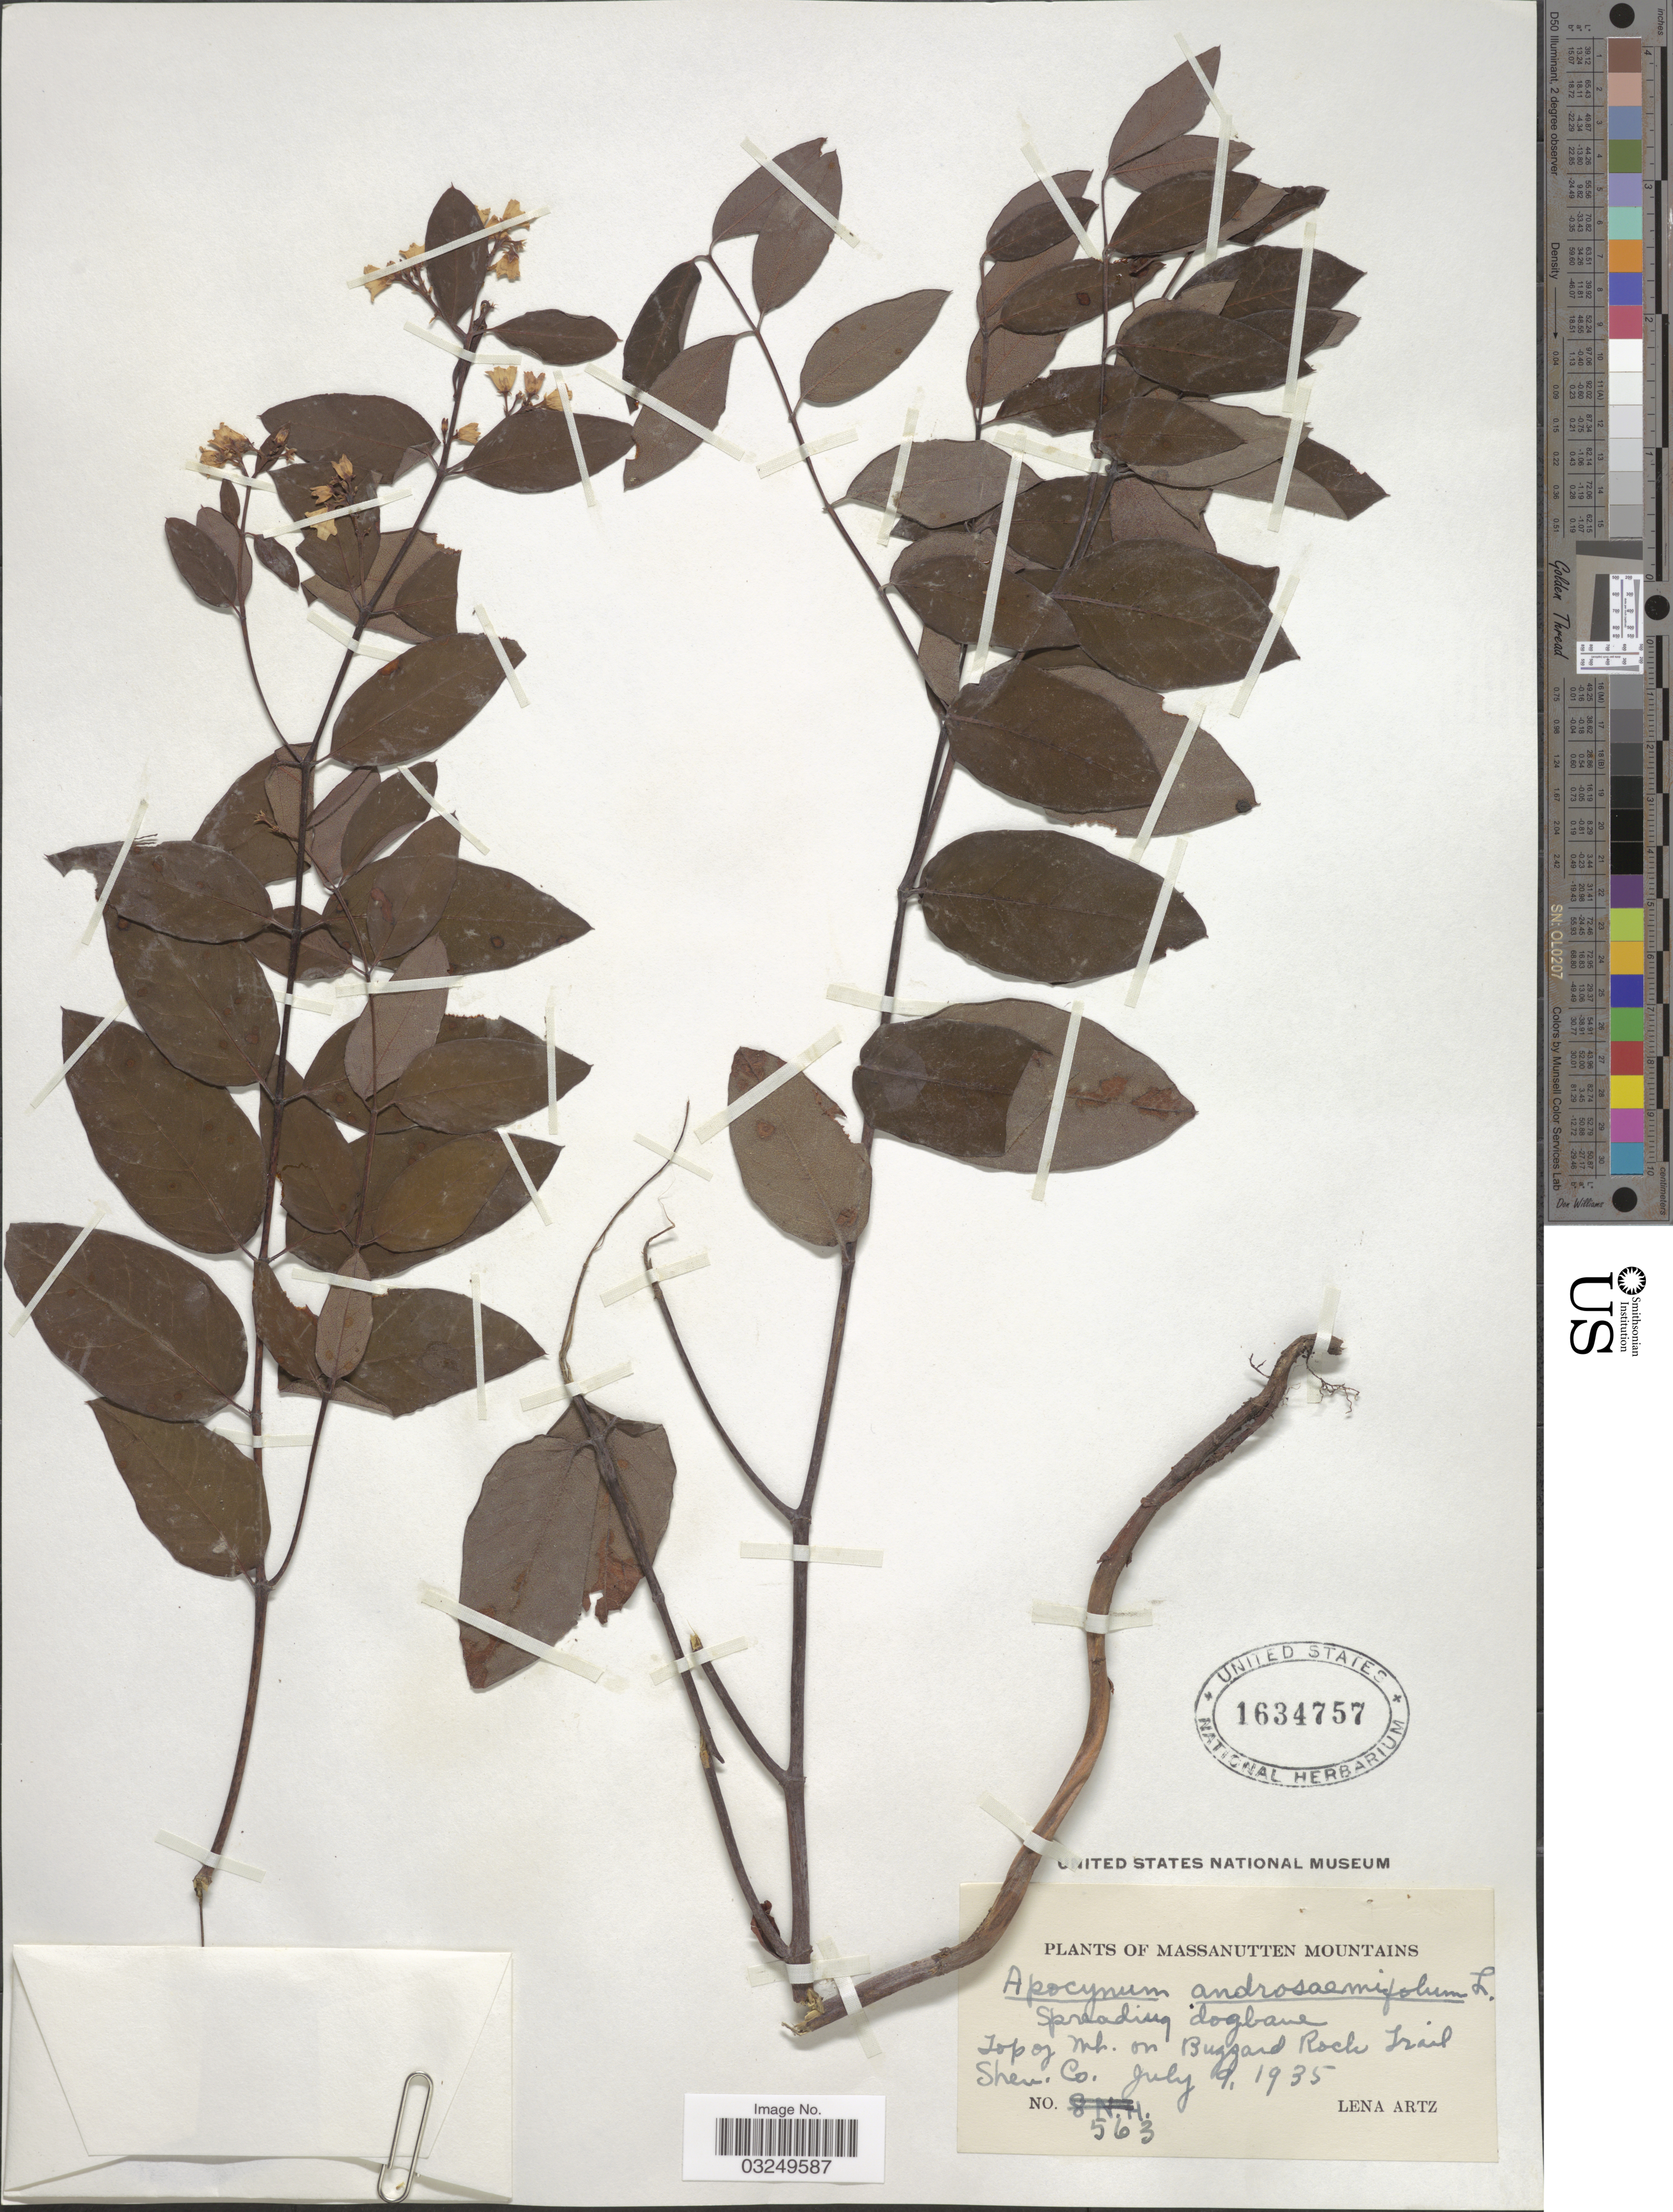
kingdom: Plantae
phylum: Tracheophyta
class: Magnoliopsida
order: Gentianales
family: Apocynaceae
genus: Apocynum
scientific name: Apocynum androsaemifolium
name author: L.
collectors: L. Artz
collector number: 563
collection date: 1935-07-09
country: United States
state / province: Virginia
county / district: Shenandoah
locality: Massanutten Mountains. Top of mts. on Buzzard Rock Trail Shen. Co.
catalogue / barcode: US 1634757